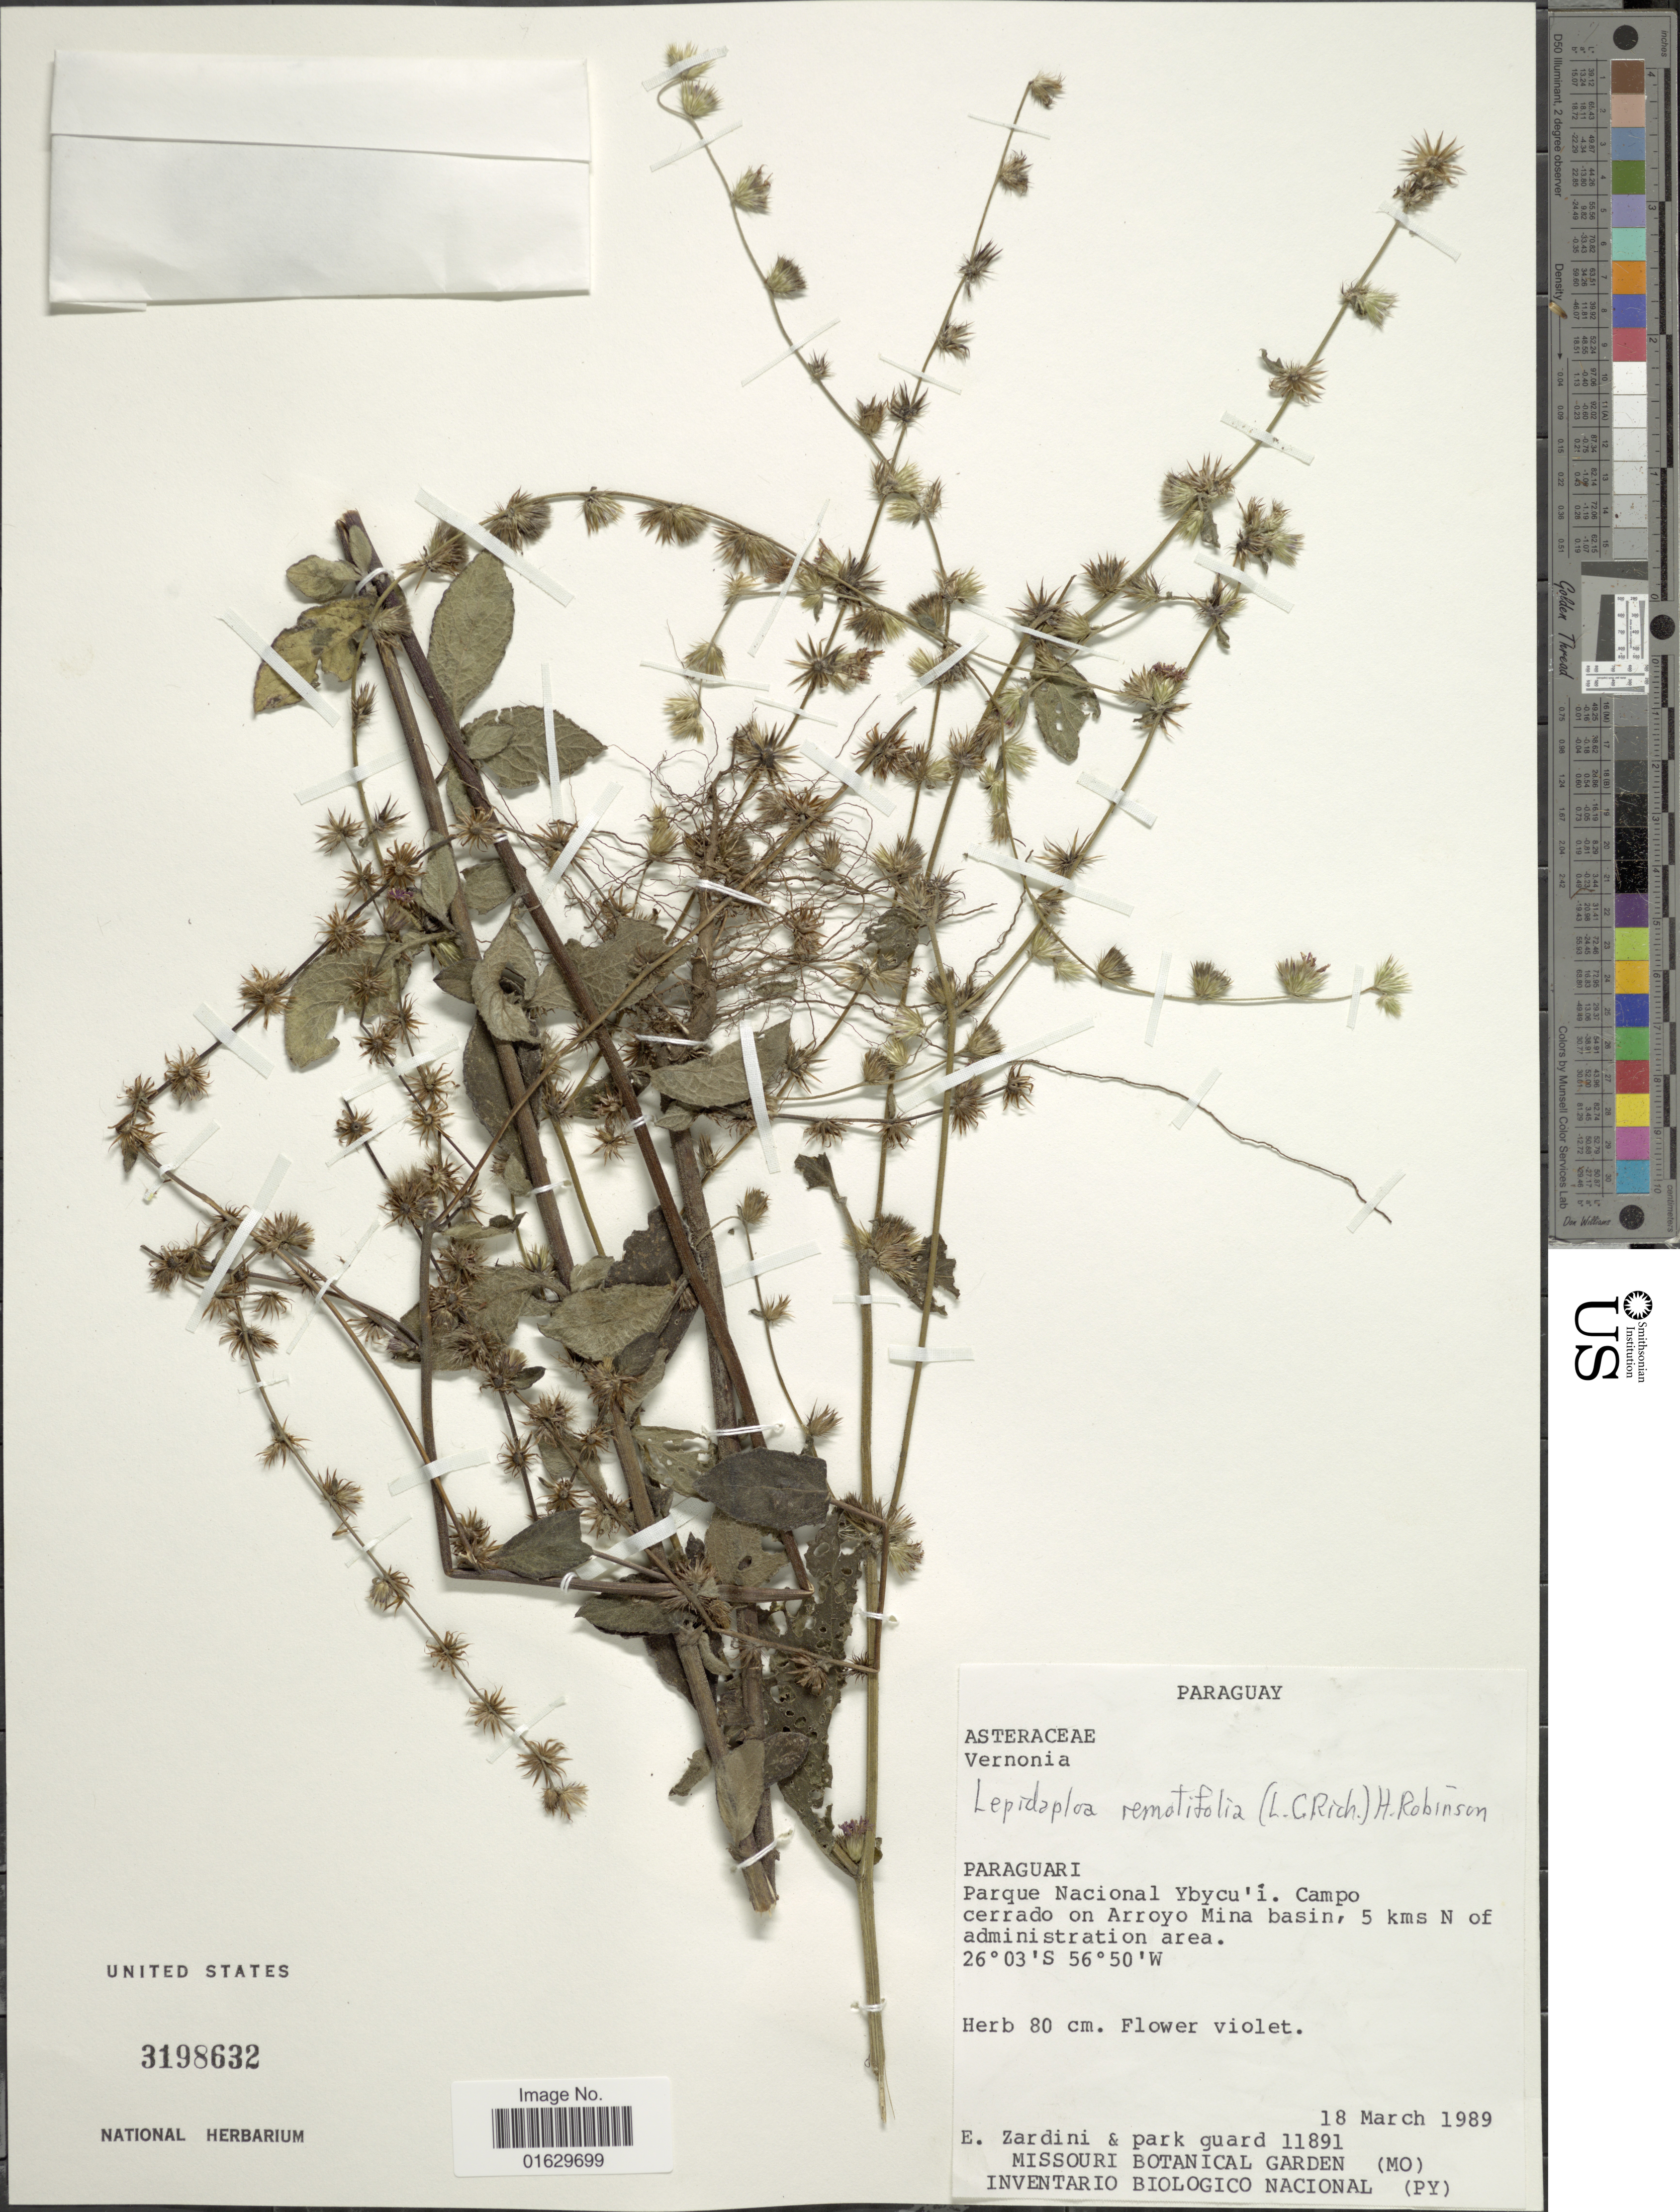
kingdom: Plantae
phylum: Tracheophyta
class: Magnoliopsida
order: Asterales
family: Asteraceae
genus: Lepidaploa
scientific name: Lepidaploa remotiflora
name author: (Rich.) H. Rob.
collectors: E. M. Zardini & et al.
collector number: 11891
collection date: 1989-03-18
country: Paraguay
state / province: Paraguari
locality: Paraguari, Parque Nacional Ybycu'i, campo cerrado on Arroyo Mina basin, 5 kms N of administration area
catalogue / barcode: US 3198632